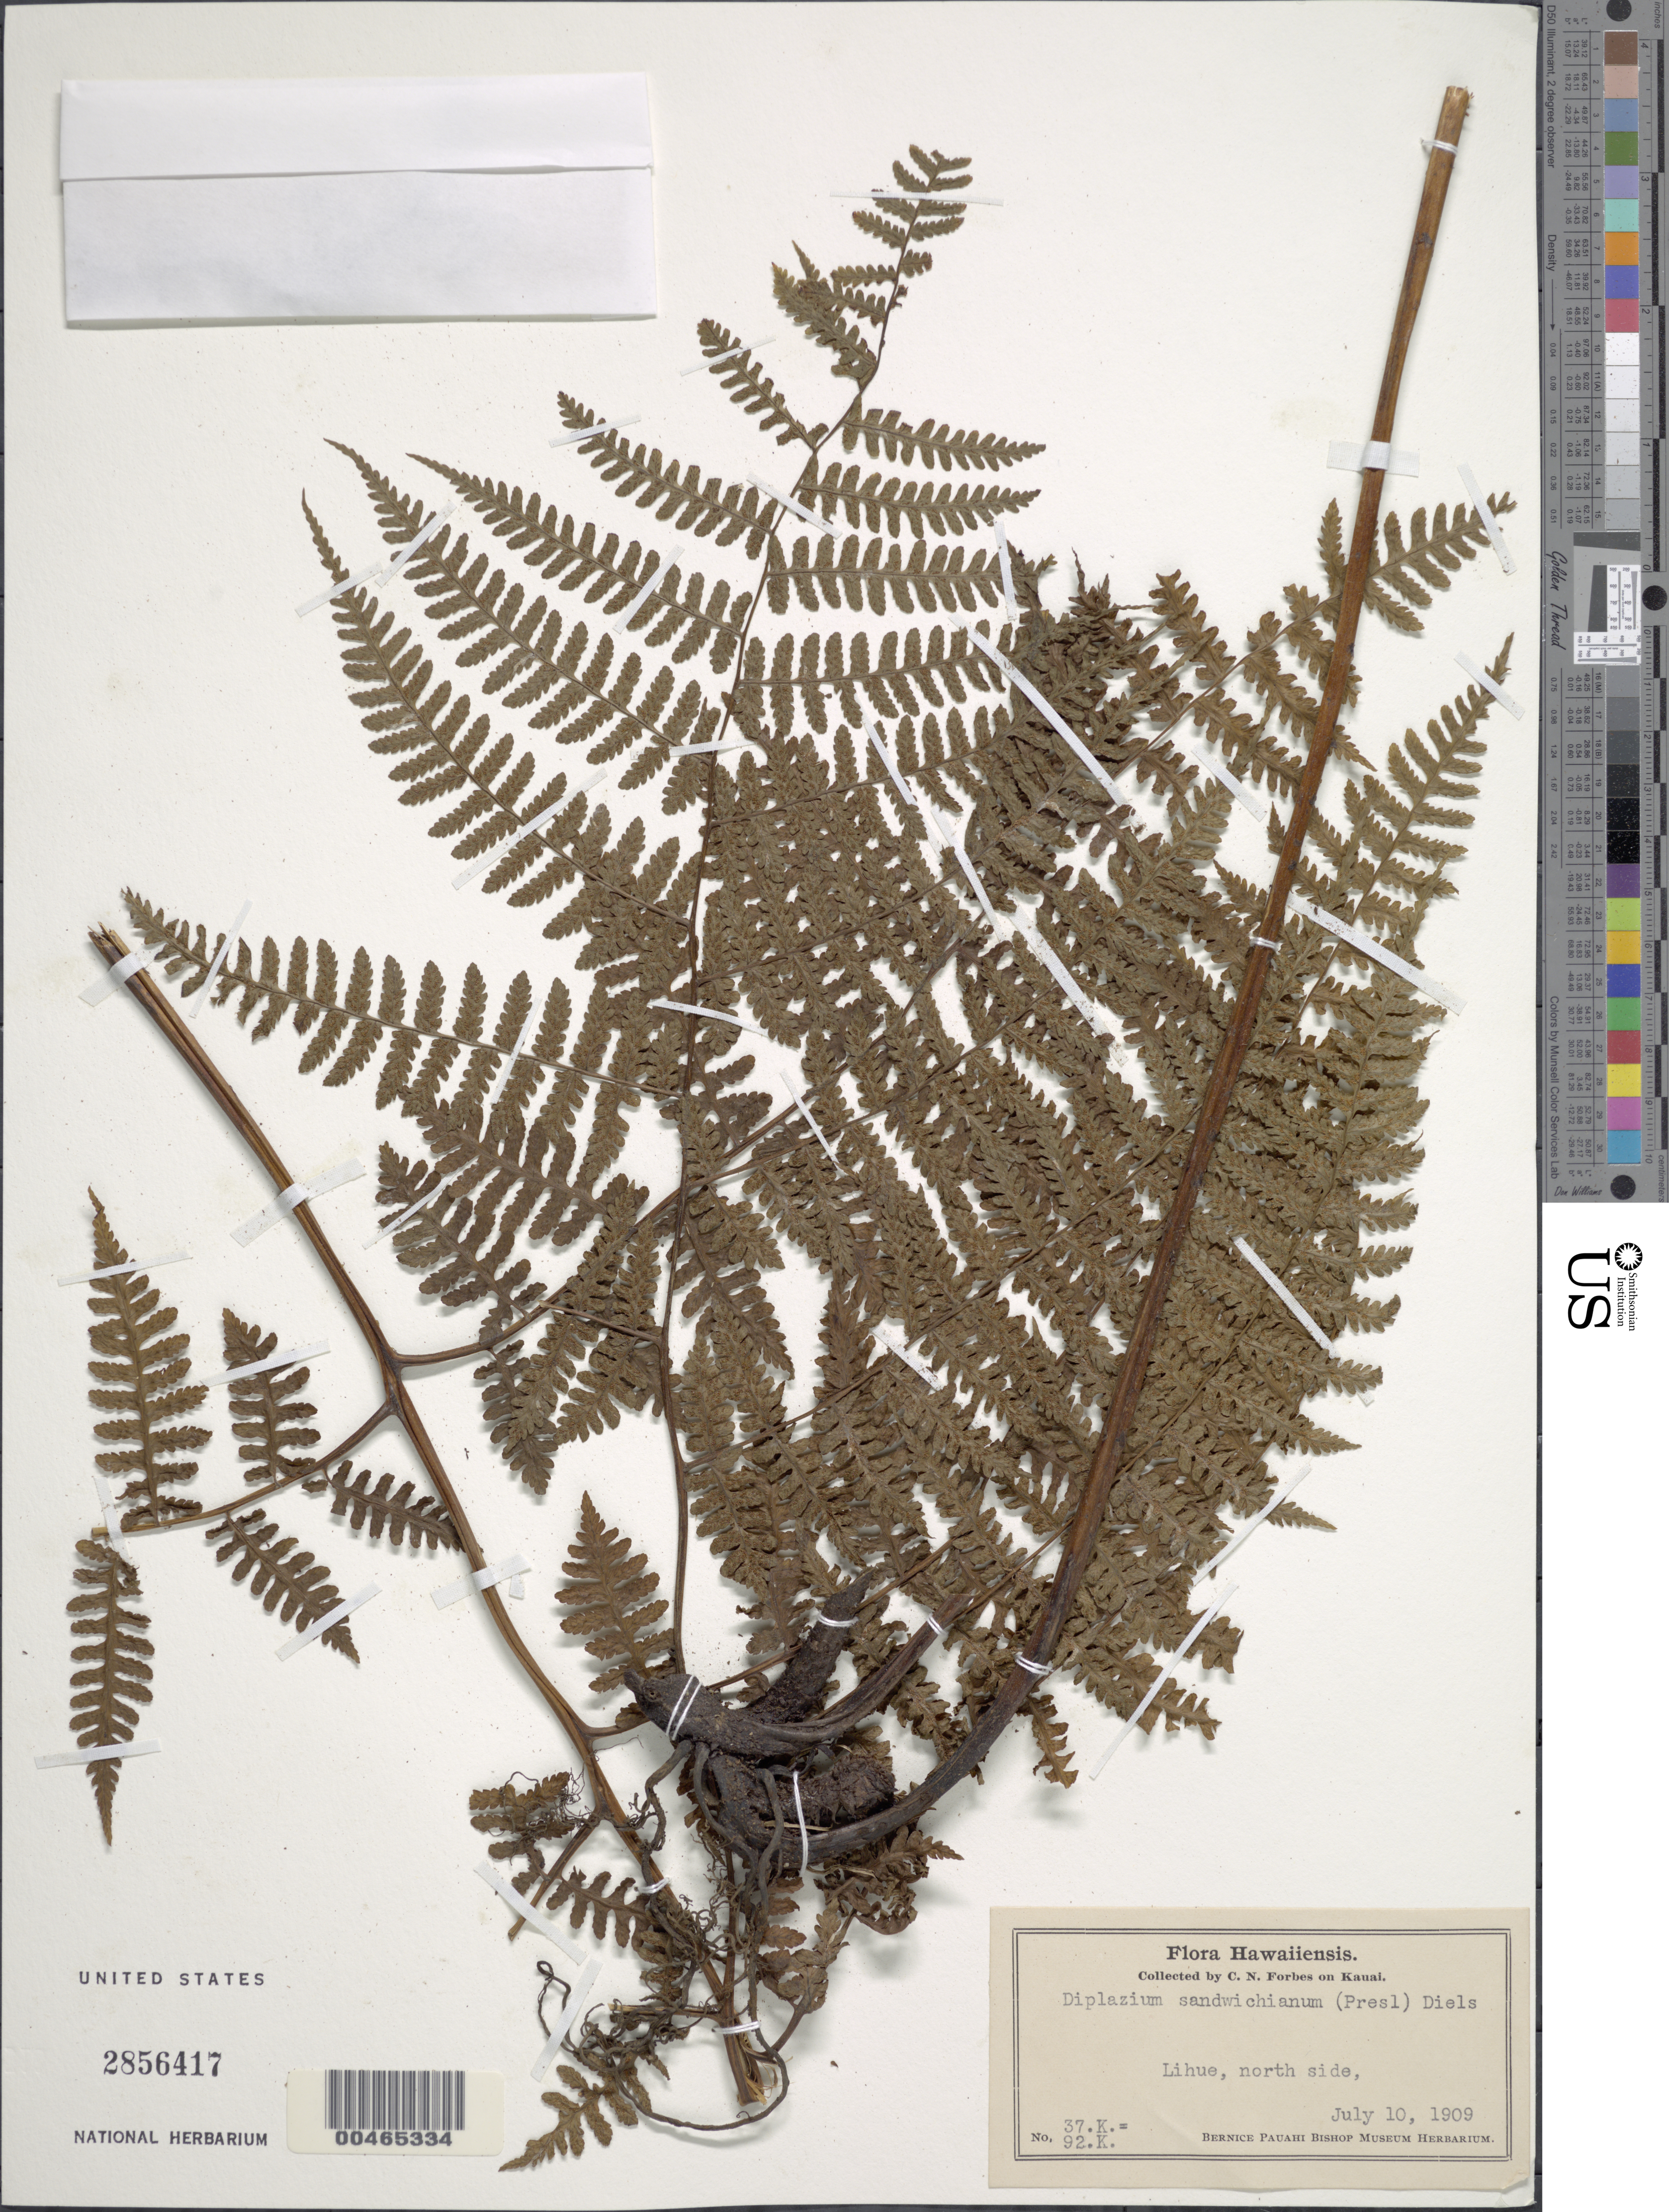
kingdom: Plantae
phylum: Tracheophyta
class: Polypodiopsida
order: Polypodiales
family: Athyriaceae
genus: Diplazium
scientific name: Diplazium sandwichianum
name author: (C. Presl) Diels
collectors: C. N. Forbes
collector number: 37.K.=92.K.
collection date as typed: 10 Jul 1909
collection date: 1909-07-10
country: United States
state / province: Hawaii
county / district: Kauai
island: Kaua'i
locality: Lihue, N side.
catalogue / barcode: US 2856417